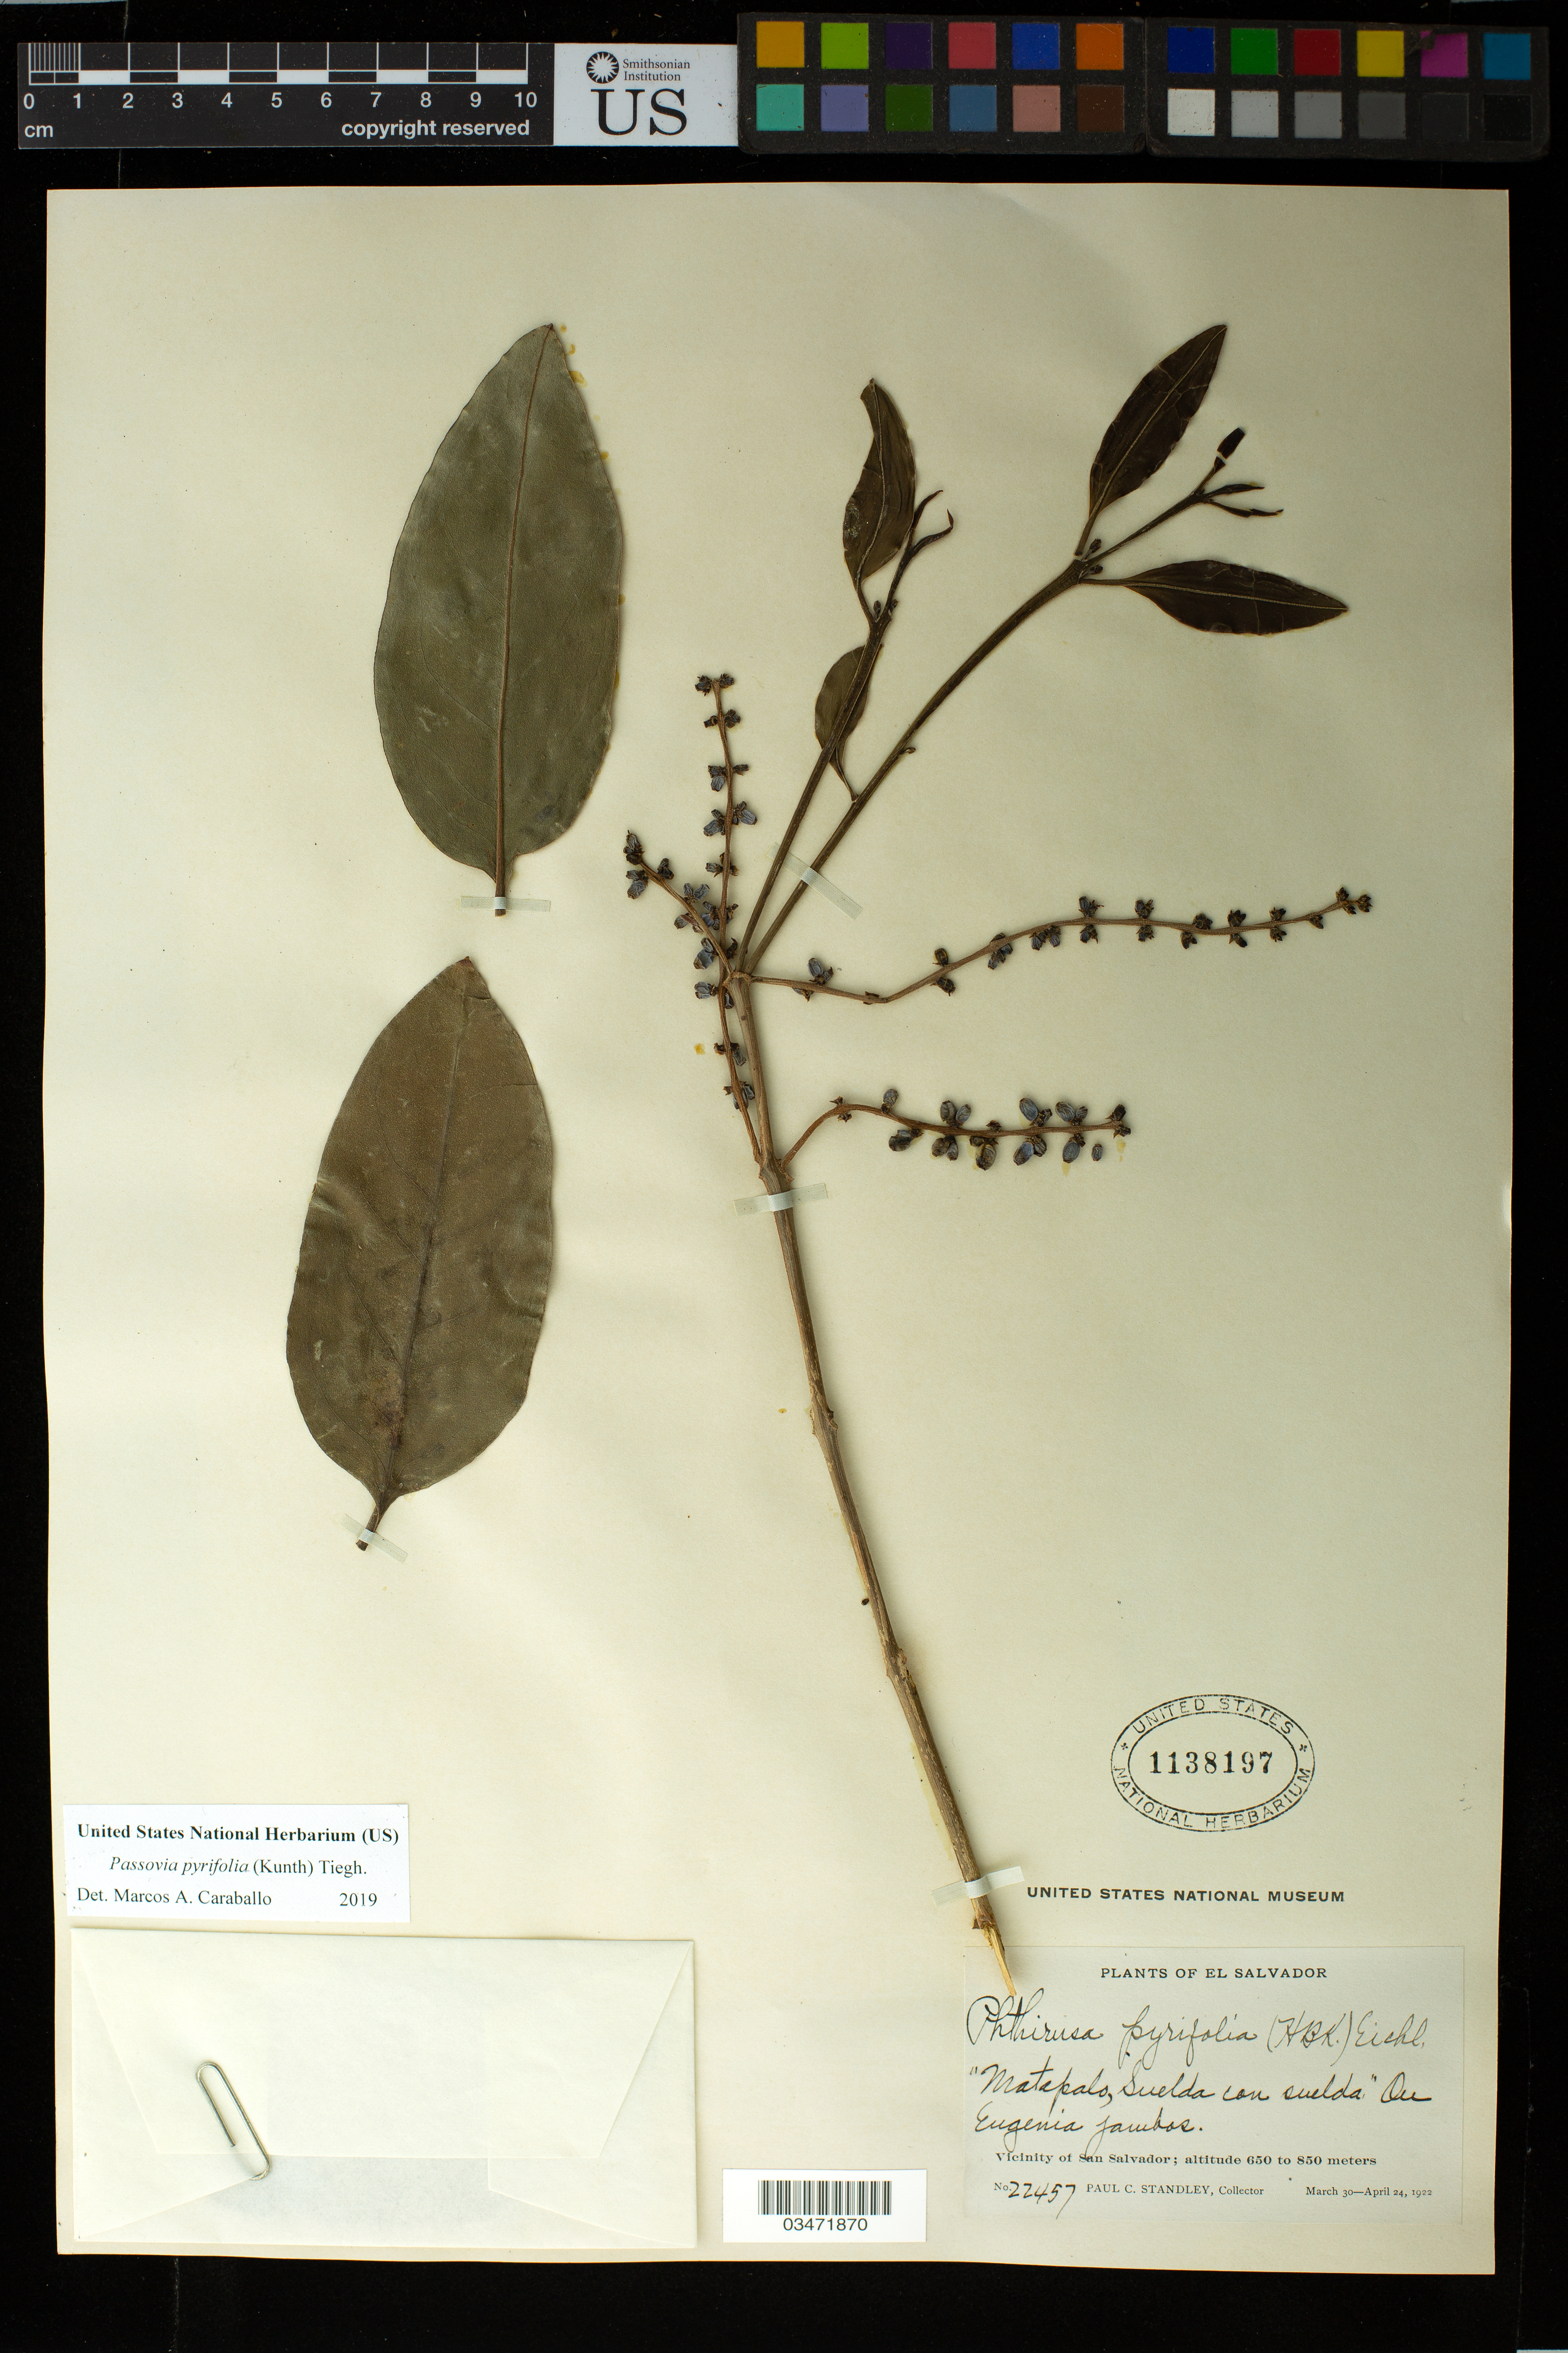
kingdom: Plantae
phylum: Tracheophyta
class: Magnoliopsida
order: Santalales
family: Loranthaceae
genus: Passovia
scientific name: Passovia pyrifolia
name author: (Kunth) Tiegh.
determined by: Caraballo-Ortiz, Marcos A., (MISS), University of Mississippi (UNITED STATES)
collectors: P. C. Standley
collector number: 22457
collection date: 1922-03-30/1922-04-24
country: El Salvador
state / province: San Salvador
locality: San Salvador, vicinity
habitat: On Eugenia jambos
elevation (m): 650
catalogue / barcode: US 1138197